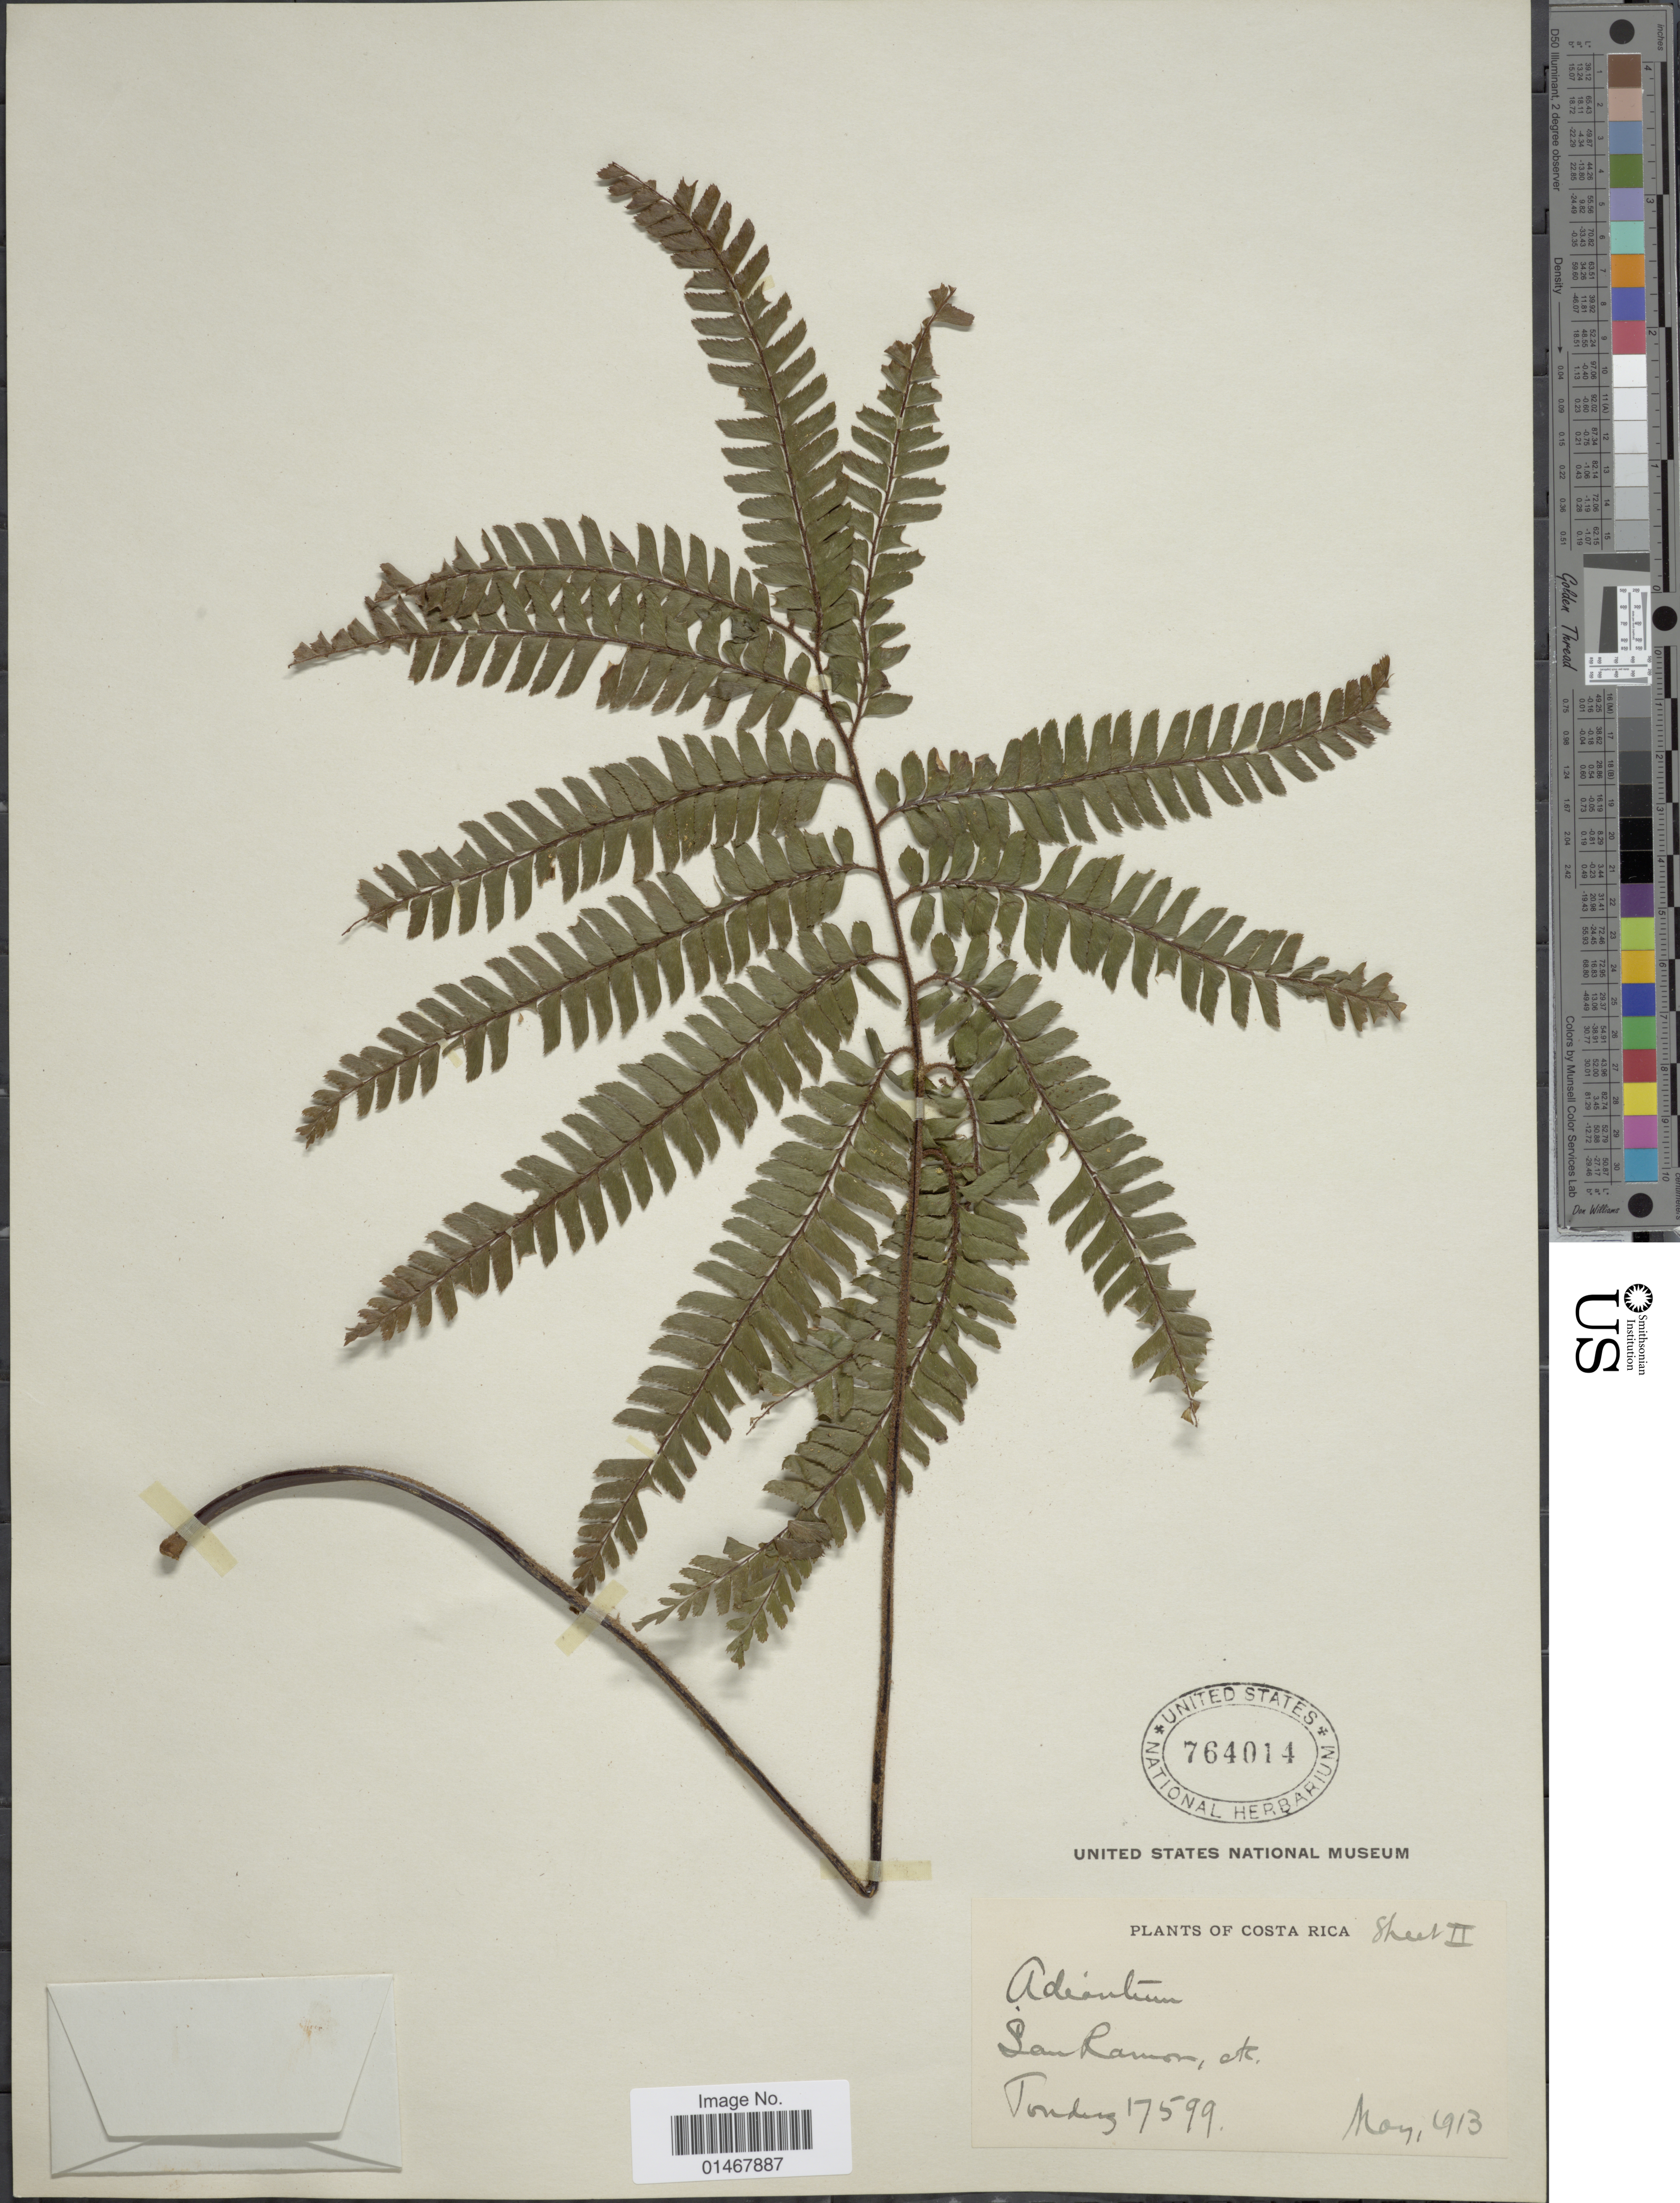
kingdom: Plantae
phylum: Tracheophyta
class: Polypodiopsida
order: Polypodiales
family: Pteridaceae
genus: Adiantum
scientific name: Adiantum pulverulentum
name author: L.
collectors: A. Tonduz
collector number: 17599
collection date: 1913-05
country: Costa Rica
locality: San Ramon, etc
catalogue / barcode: US 764014